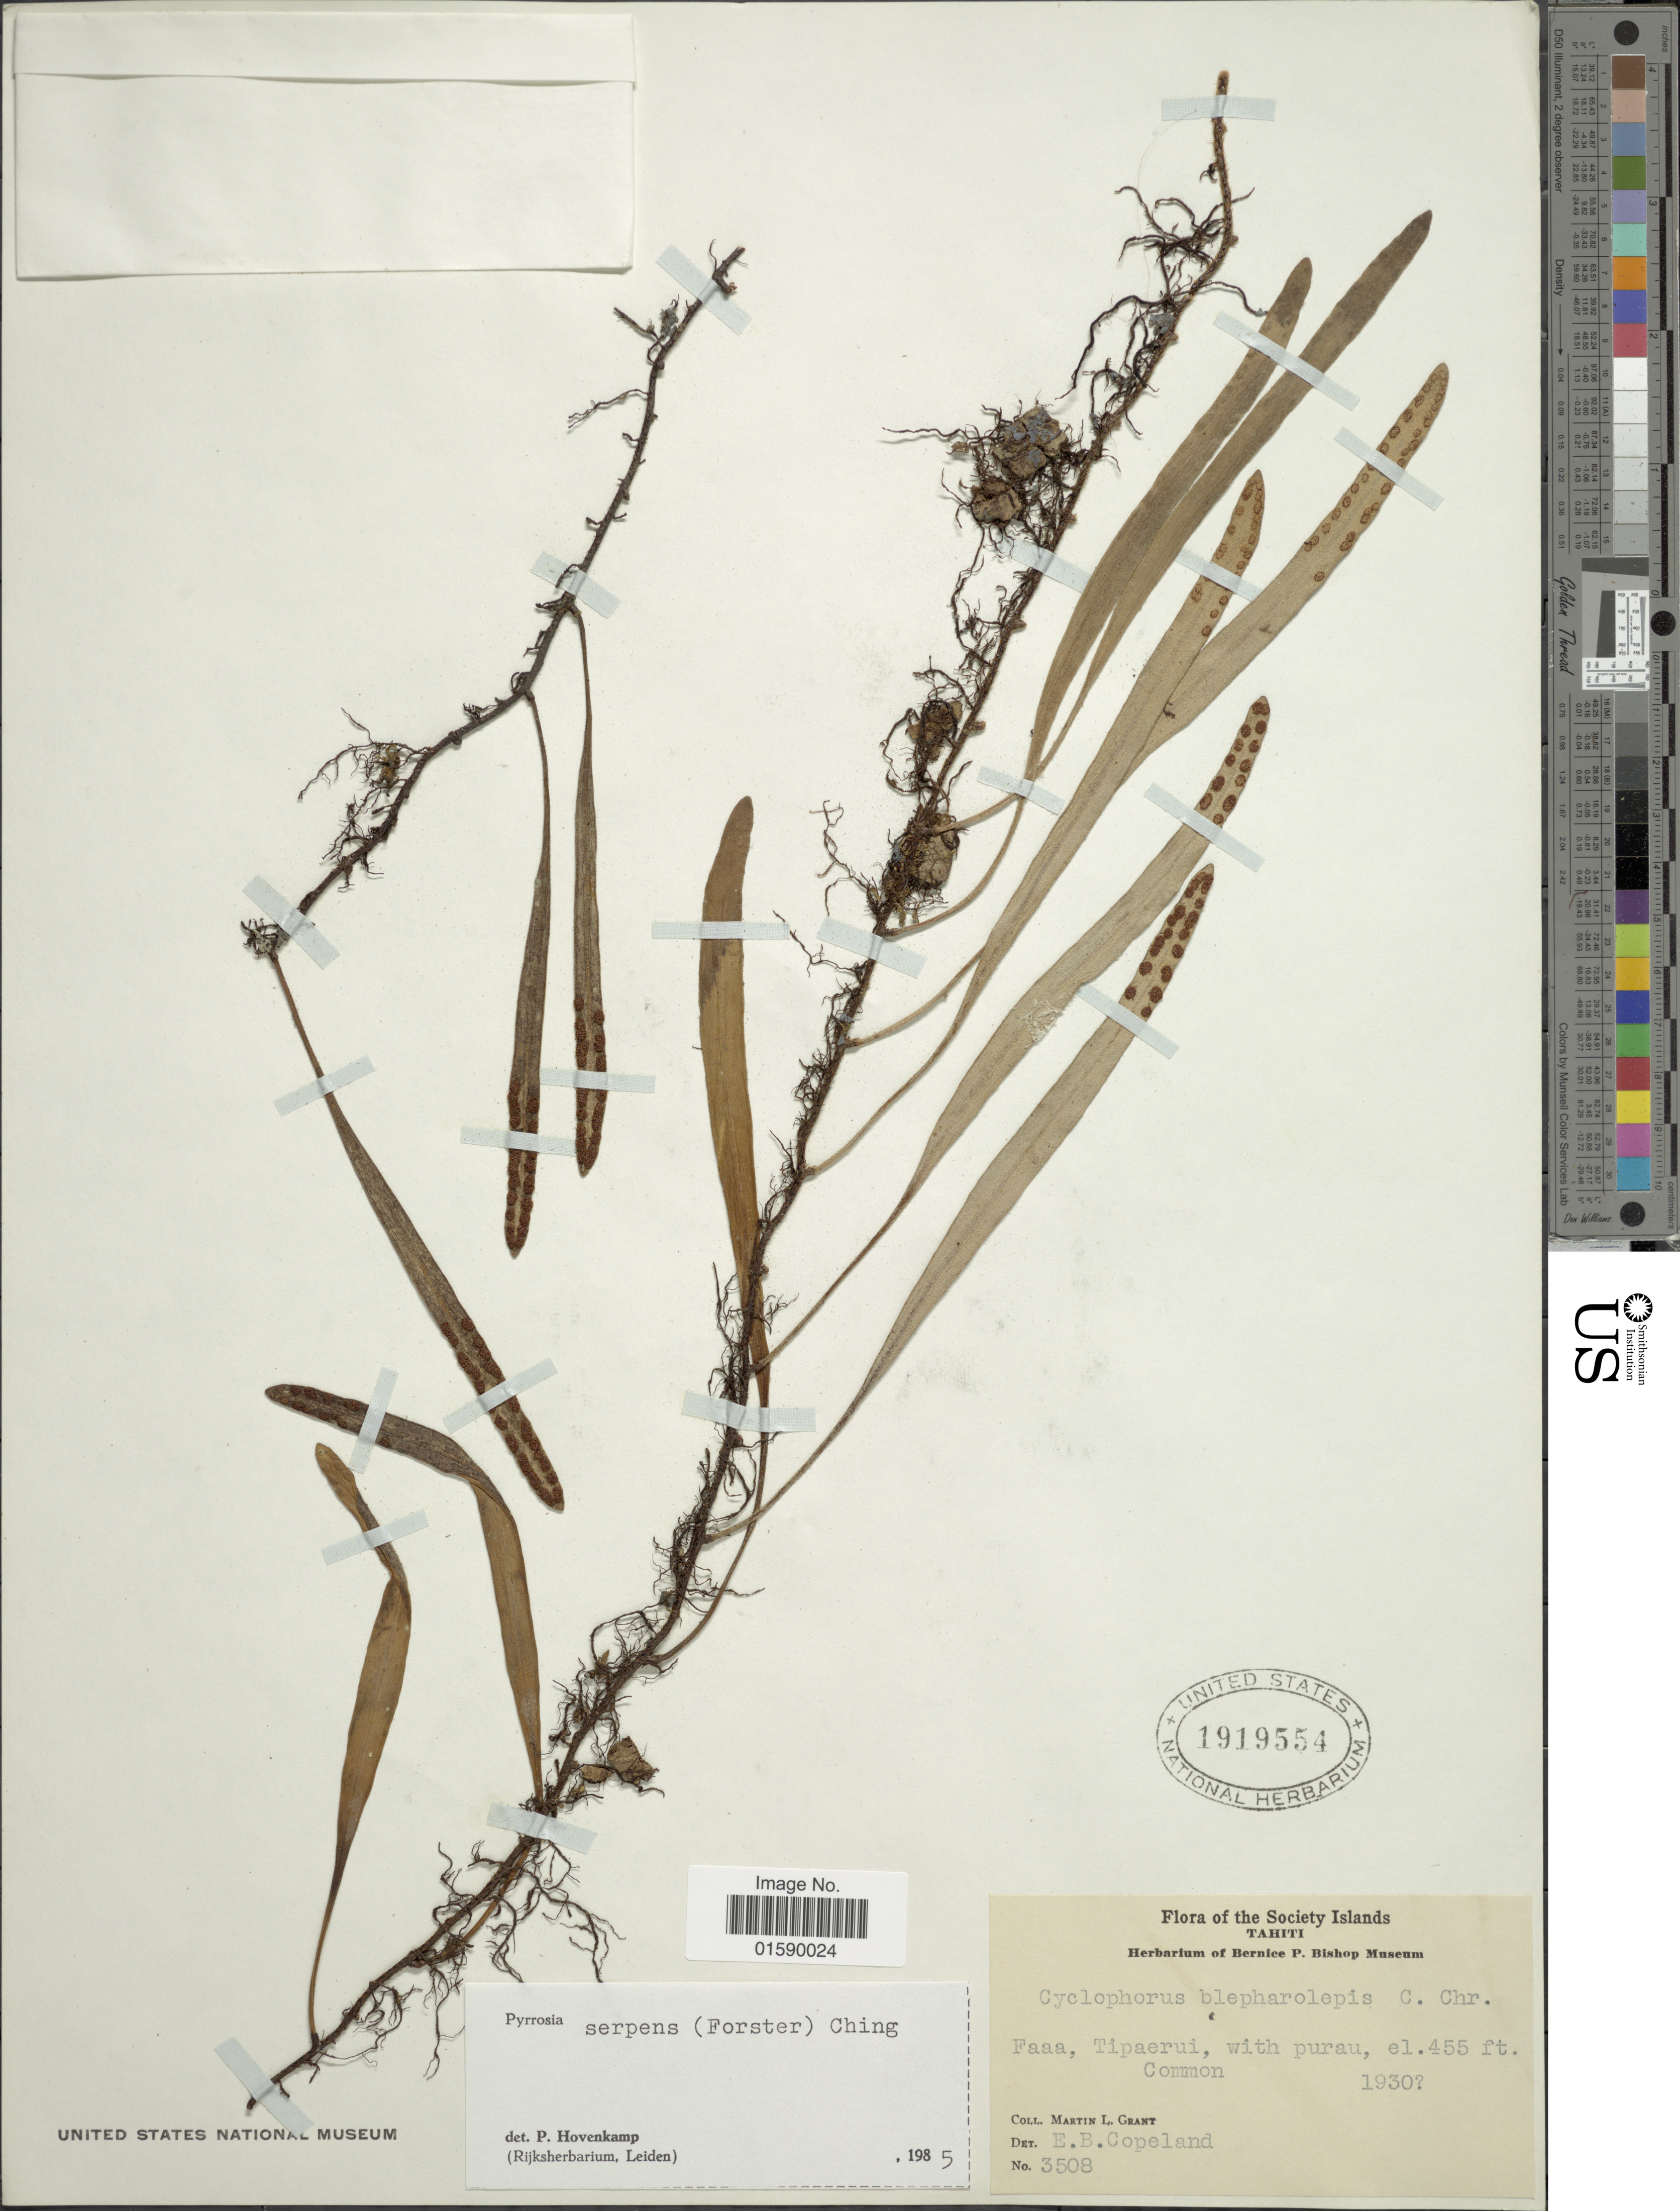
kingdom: Plantae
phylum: Tracheophyta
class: Polypodiopsida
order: Polypodiales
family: Polypodiaceae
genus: Pyrrosia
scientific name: Pyrrosia serpens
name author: Ching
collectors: M. L. Grant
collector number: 3508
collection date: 1930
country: French Polynesia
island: Tahiti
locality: Society Islands, Tahiti, Faaa, Tipaerui, with purau.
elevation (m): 139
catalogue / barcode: US 1919554